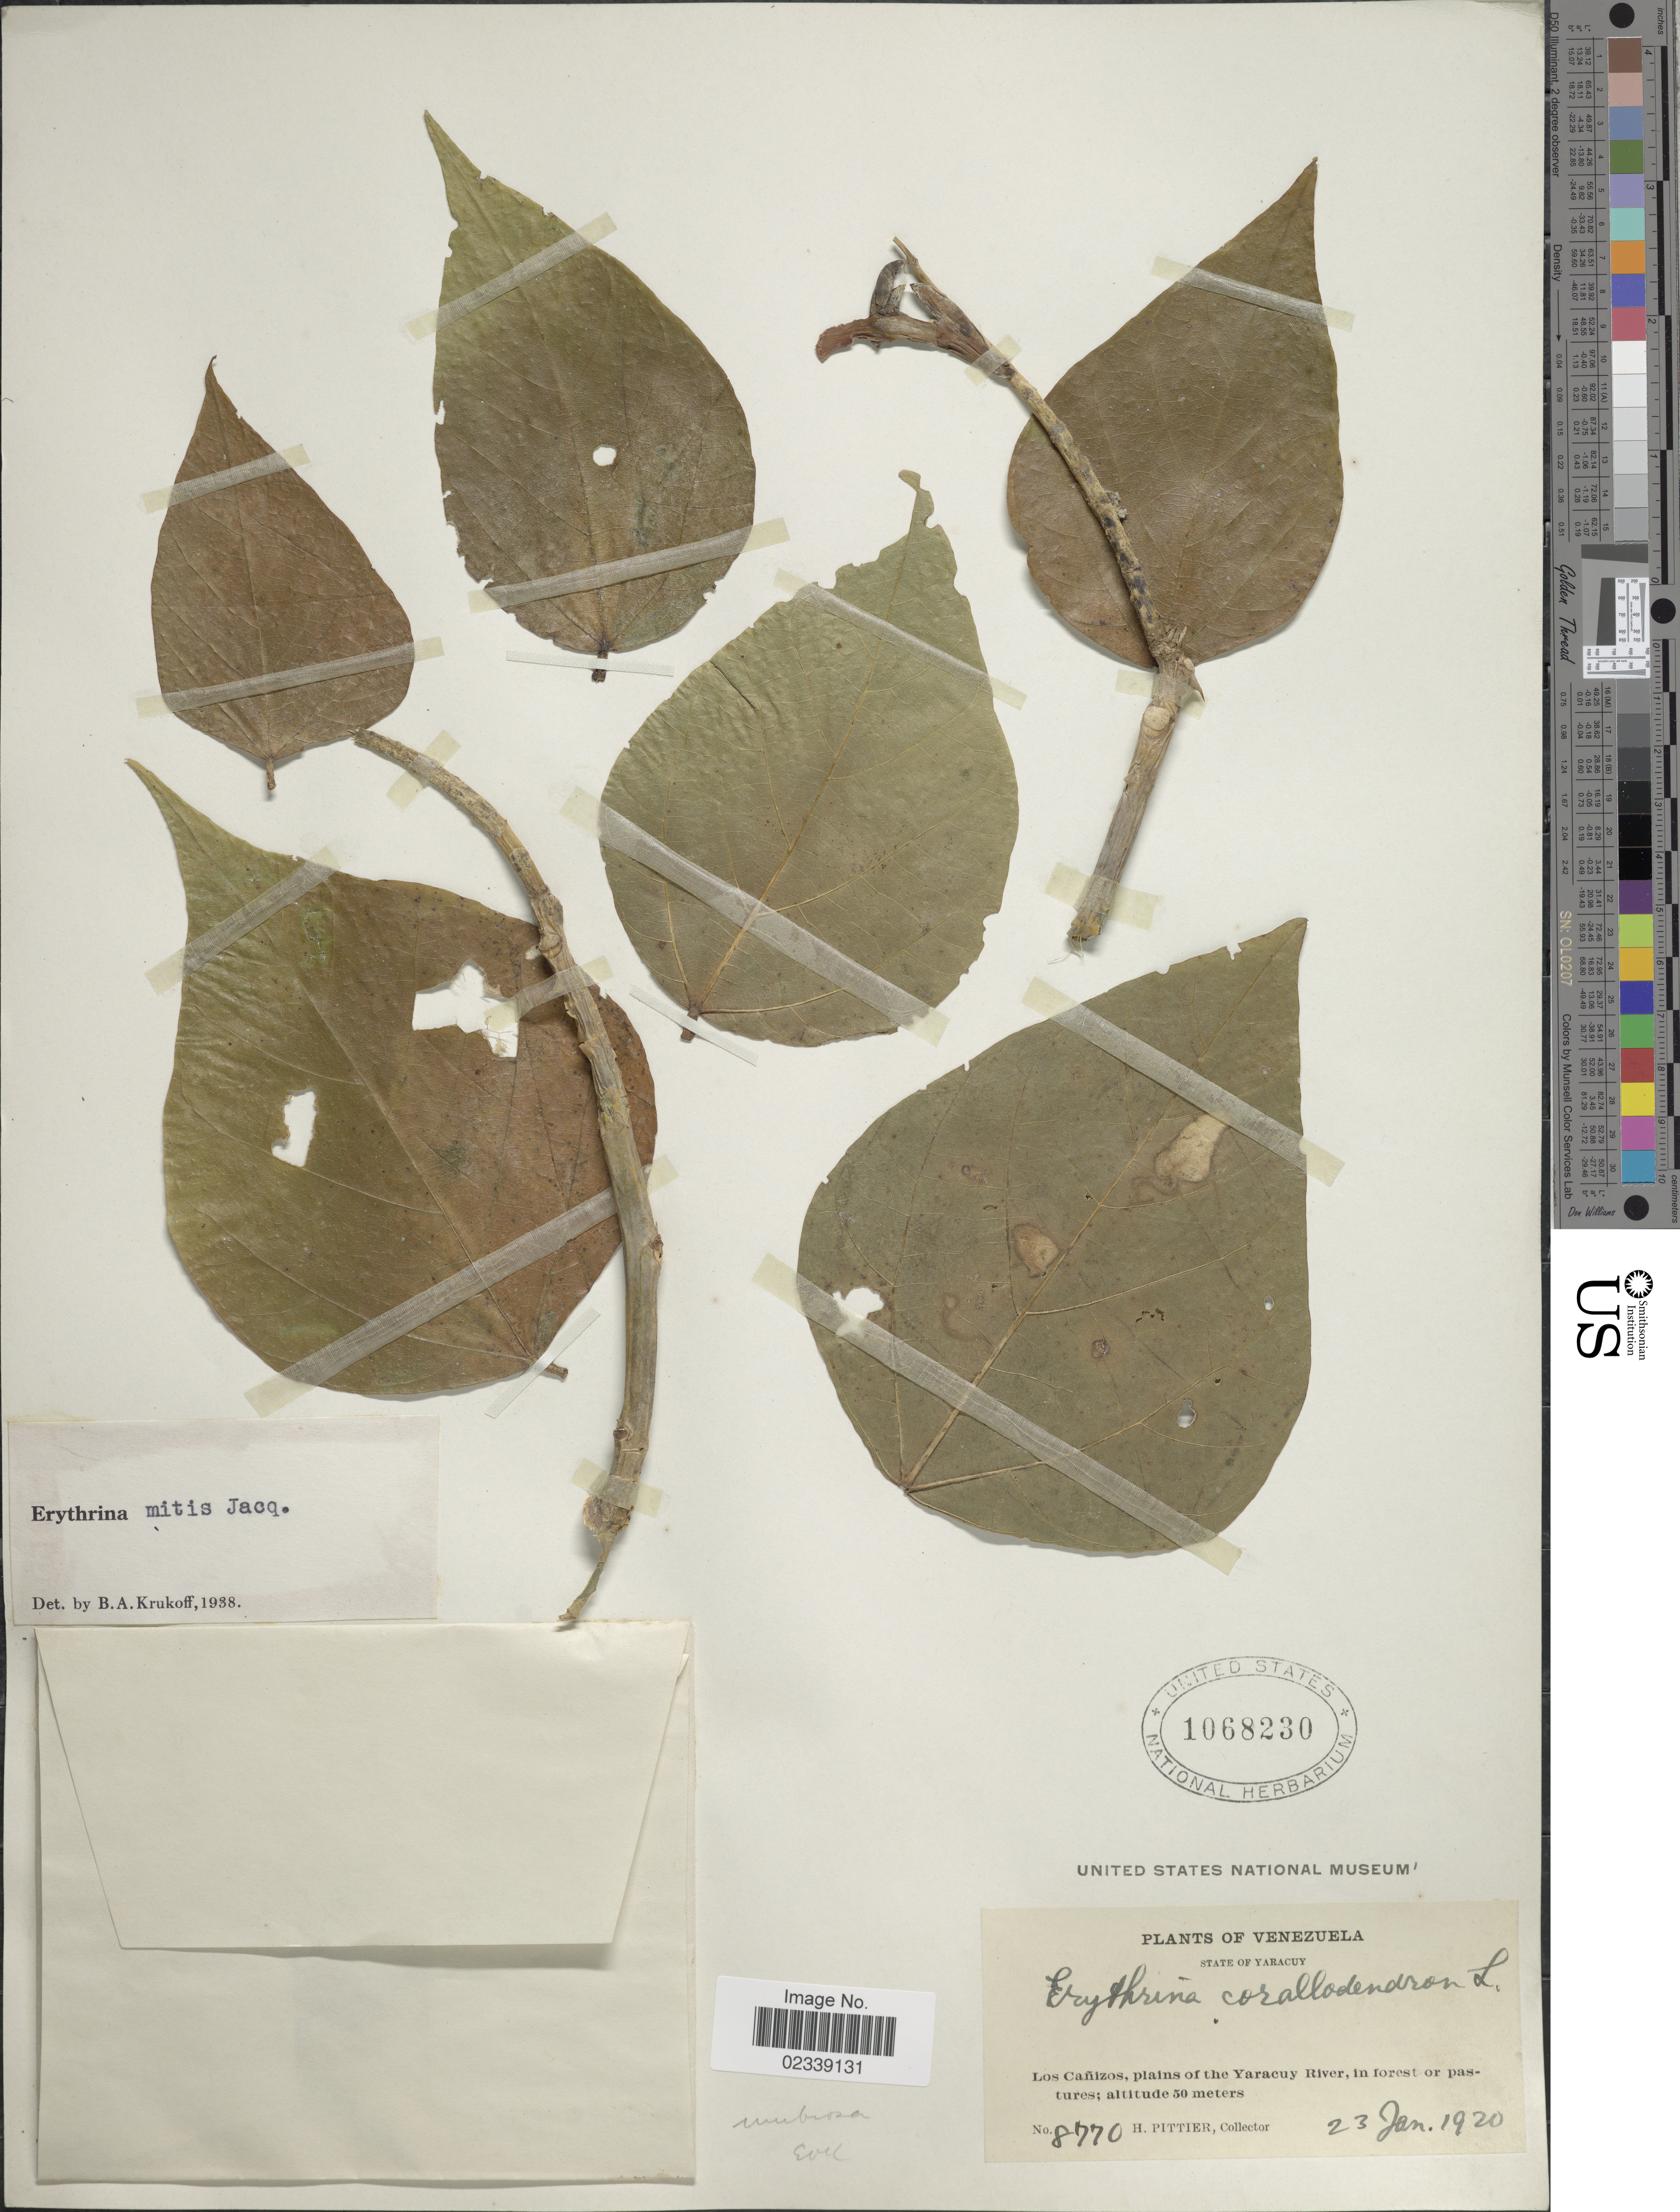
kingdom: Plantae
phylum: Tracheophyta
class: Magnoliopsida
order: Fabales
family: Fabaceae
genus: Erythrina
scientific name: Erythrina mitis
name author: Jacq.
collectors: H. F. Pittier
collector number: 8770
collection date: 1920-01-23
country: Venezuela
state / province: Yaracuy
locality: Los Canizos, plains of the Yaracuy River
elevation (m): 50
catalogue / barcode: US 1068230